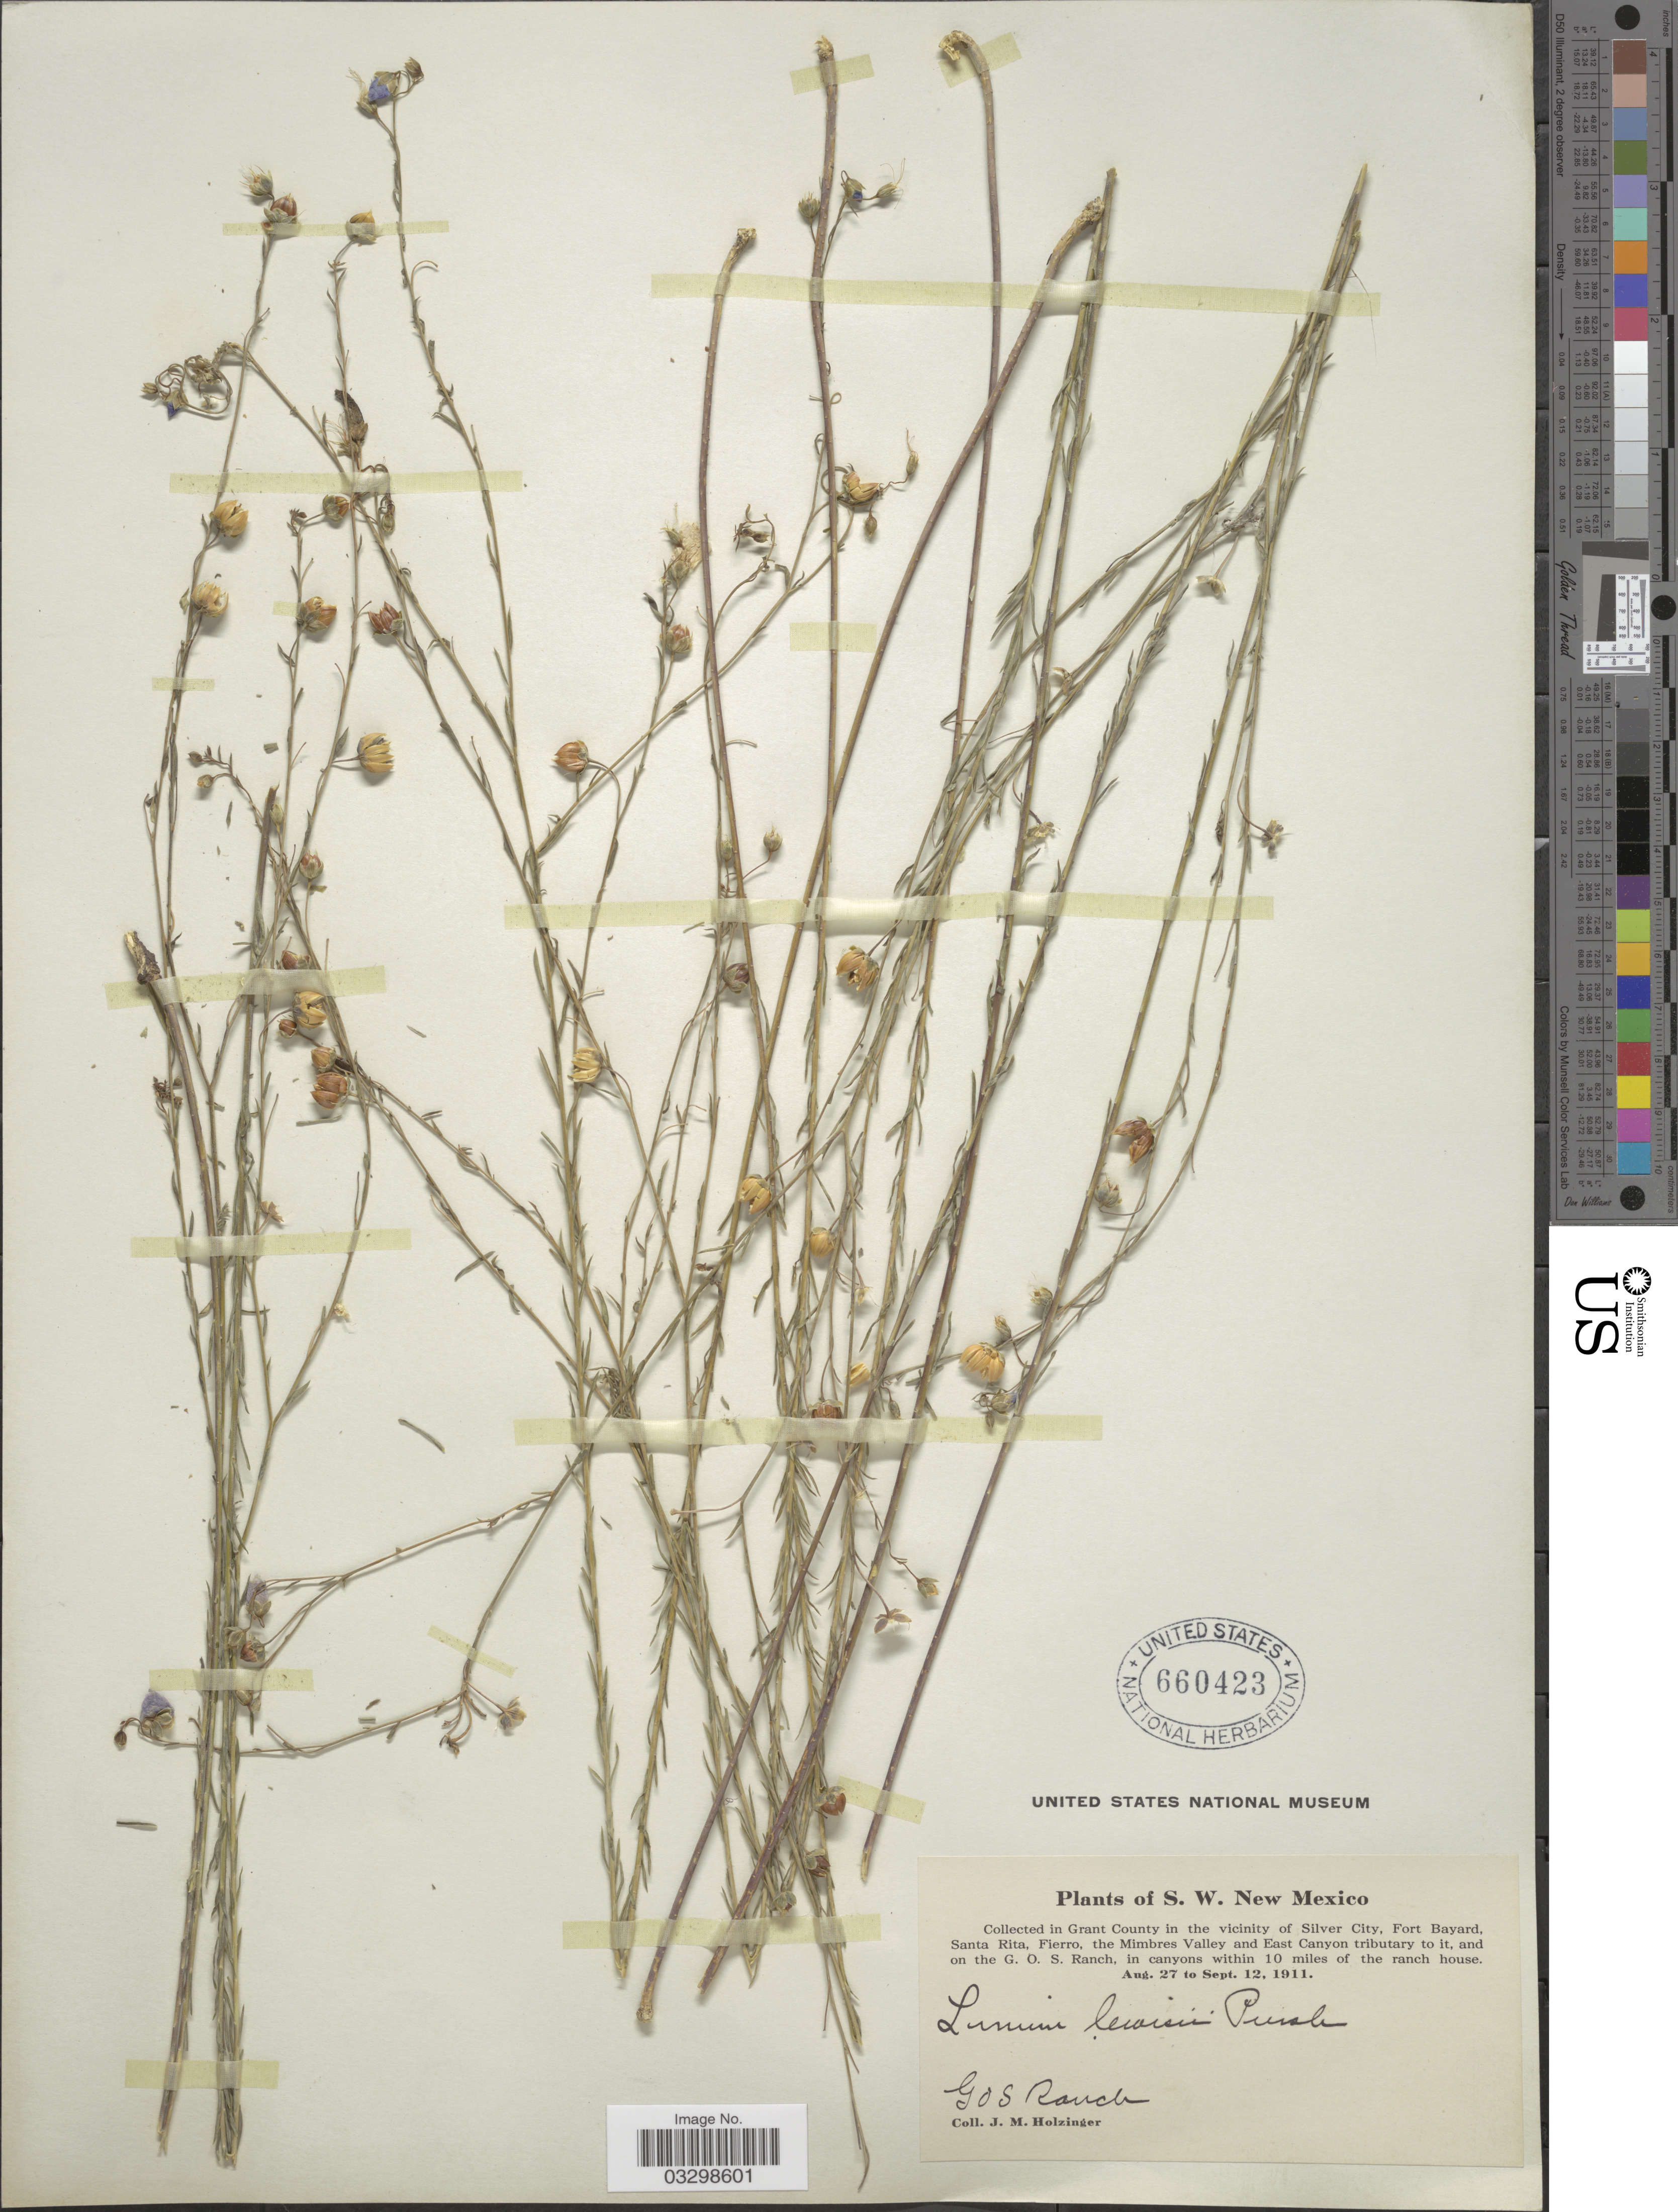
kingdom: Plantae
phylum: Tracheophyta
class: Magnoliopsida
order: Malpighiales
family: Linaceae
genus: Linum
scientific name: Linum lewisii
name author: Pursh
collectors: J. M. Holzinger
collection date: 1911-08-27/1911-09-12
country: United States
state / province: New Mexico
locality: S.W. New Mexico. In Grant County in the vicinity of Silver City, Fort Bayard, Santa Rita, Fierro, the Mimbres Valley and East Canyon tributary to it, and on the G.O.S. Ranch, in canyons within 10 miles of the ranch house.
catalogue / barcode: US 660423